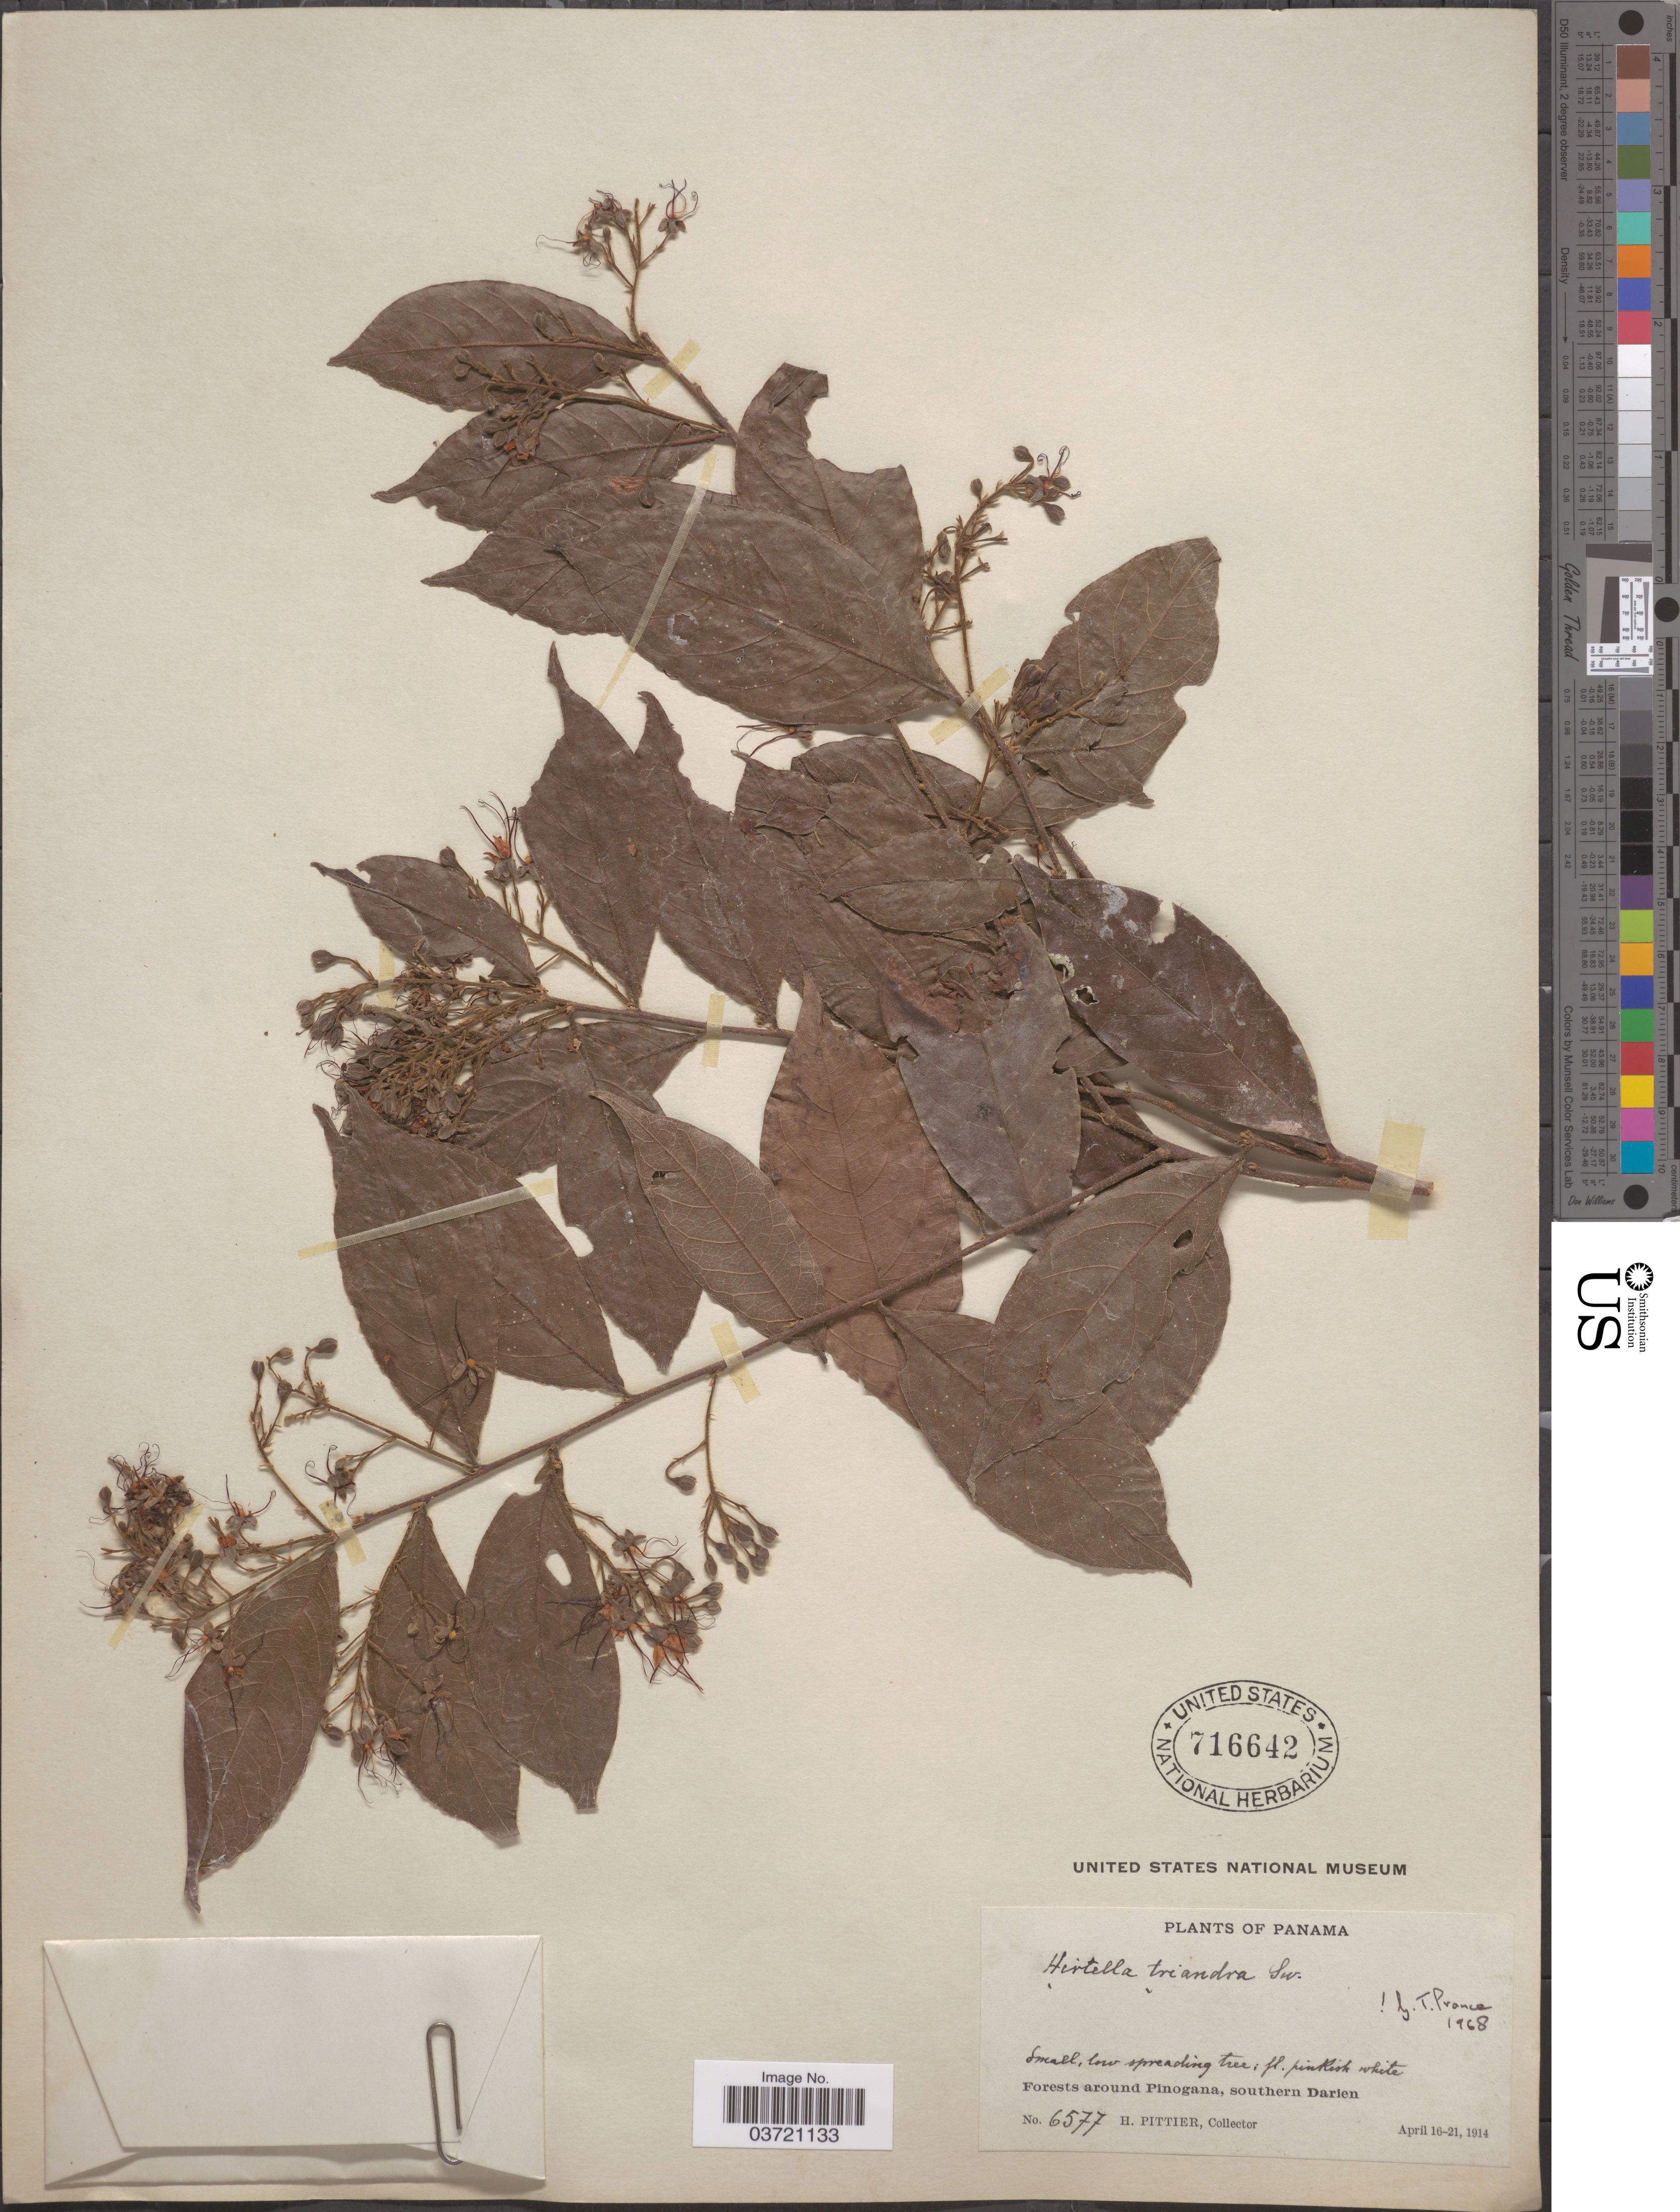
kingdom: Plantae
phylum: Tracheophyta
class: Magnoliopsida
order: Malpighiales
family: Chrysobalanaceae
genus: Hirtella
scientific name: Hirtella triandra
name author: Sw.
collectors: H. F. Pittier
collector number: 6577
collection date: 1914-04-16/1914-04-21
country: Panama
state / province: Darien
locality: Forests around Pinogana, southern Darien.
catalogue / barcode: US 716642